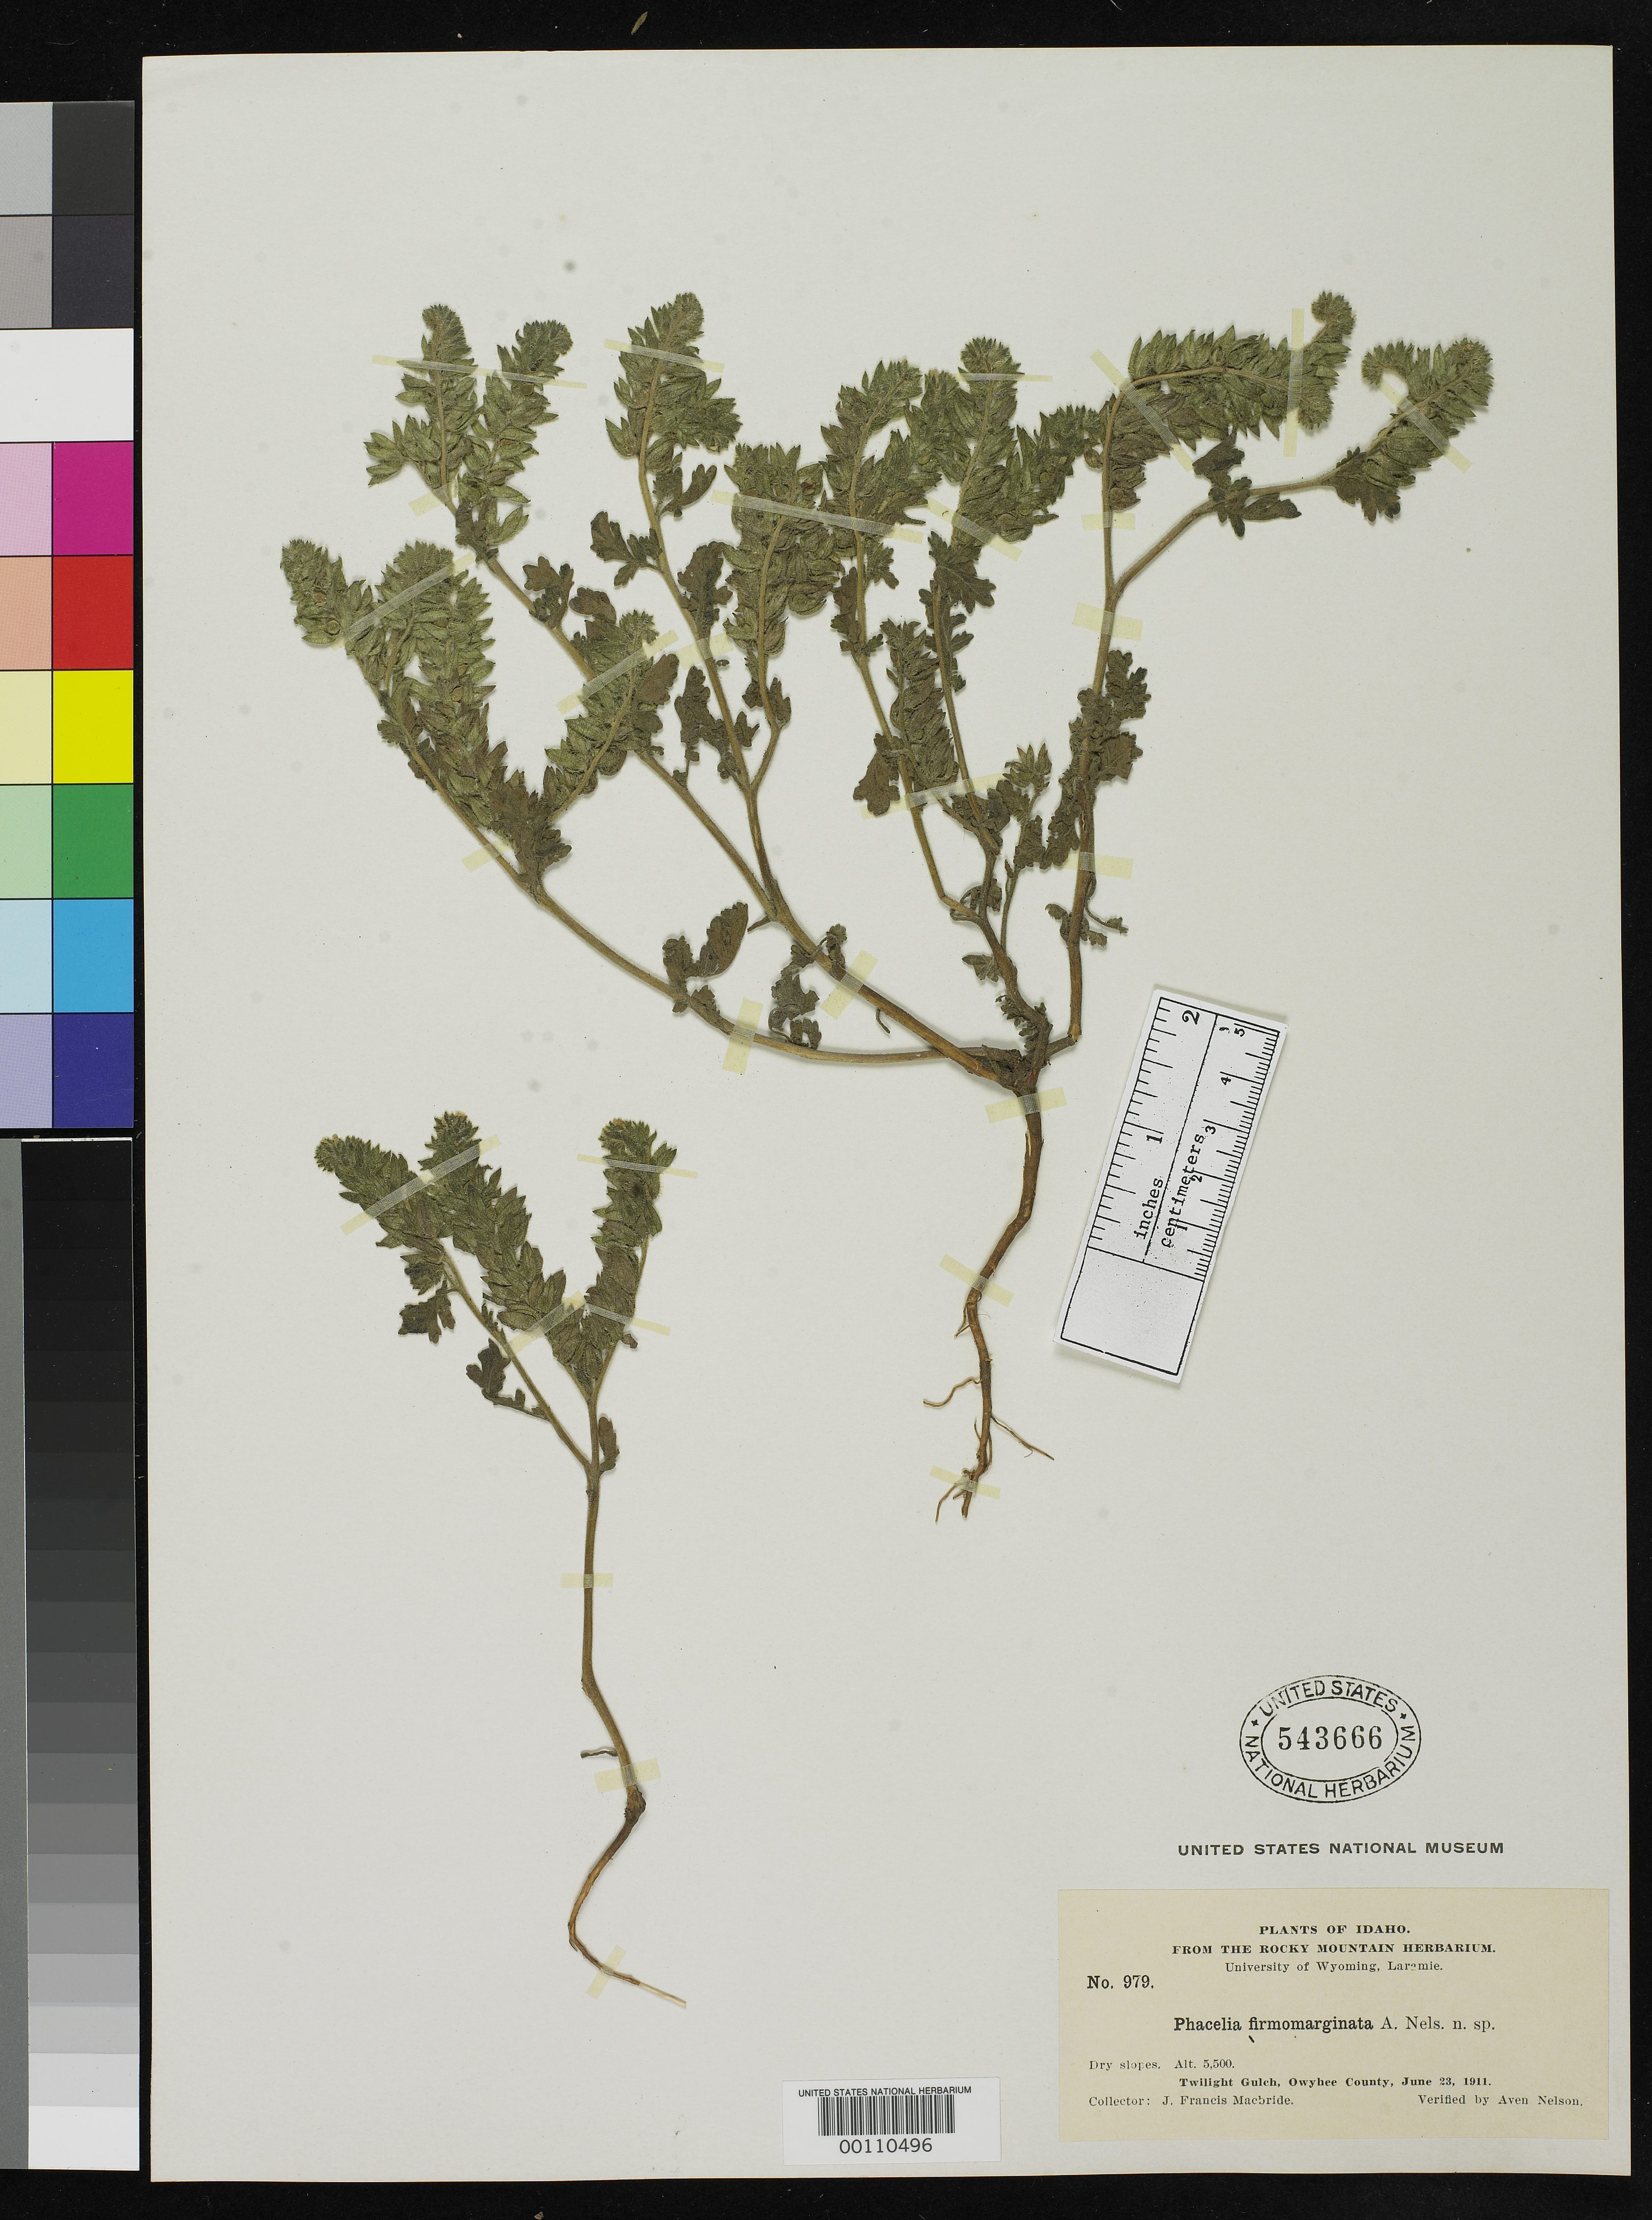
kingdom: Plantae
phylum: Tracheophyta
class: Magnoliopsida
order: Boraginales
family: Hydrophyllaceae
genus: Phacelia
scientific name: Phacelia firmomarginata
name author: A. Nelson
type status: Isotype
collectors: J. F. Macbride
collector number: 979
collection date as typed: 23 Jun 1911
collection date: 1911-06-23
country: United States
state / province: Idaho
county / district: Owyhee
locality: Near Twilight Gulch.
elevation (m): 1676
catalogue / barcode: US 543666